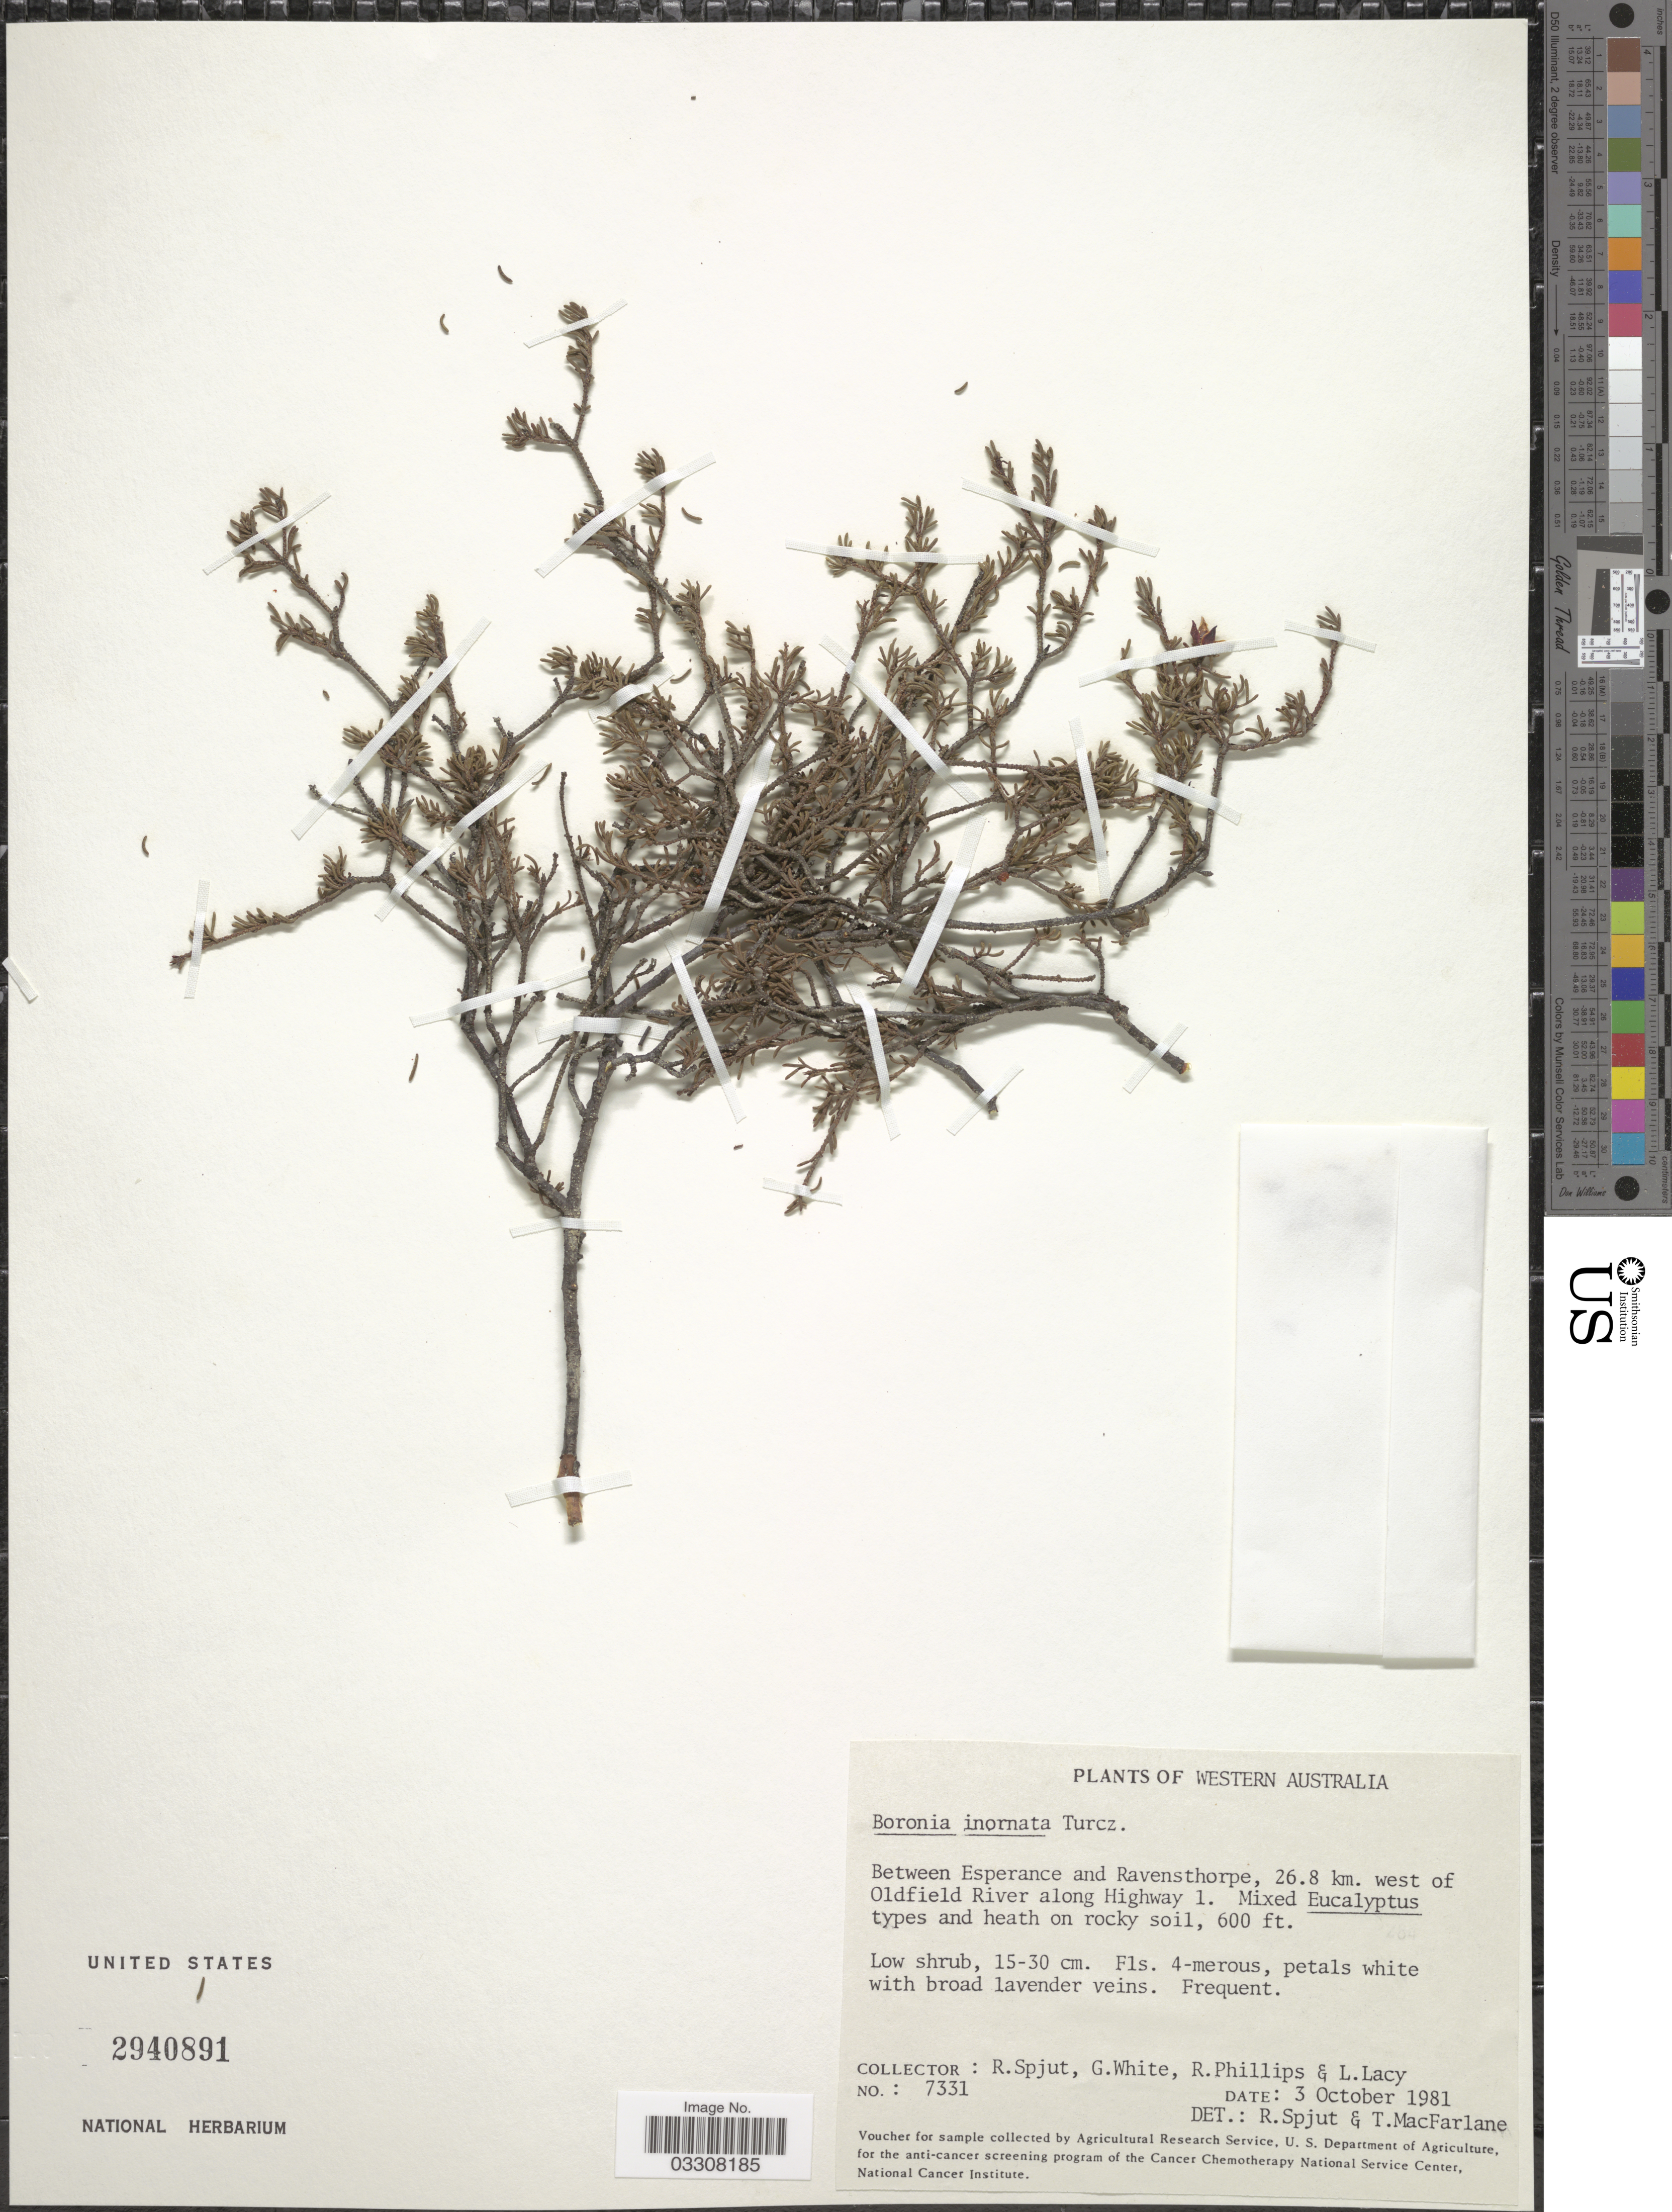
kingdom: Plantae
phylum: Tracheophyta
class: Magnoliopsida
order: Sapindales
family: Rutaceae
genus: Boronia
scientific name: Boronia inornata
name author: Turcz.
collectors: R. Spjut, G. White, R. Phillips & L. Lacy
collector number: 7331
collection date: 1981-10-03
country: Australia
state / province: Western Australia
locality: Between Esperance and Ravensthorpe, 26.8 km. west of Oldfield River along Highway 1.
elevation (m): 183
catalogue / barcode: US 2940891